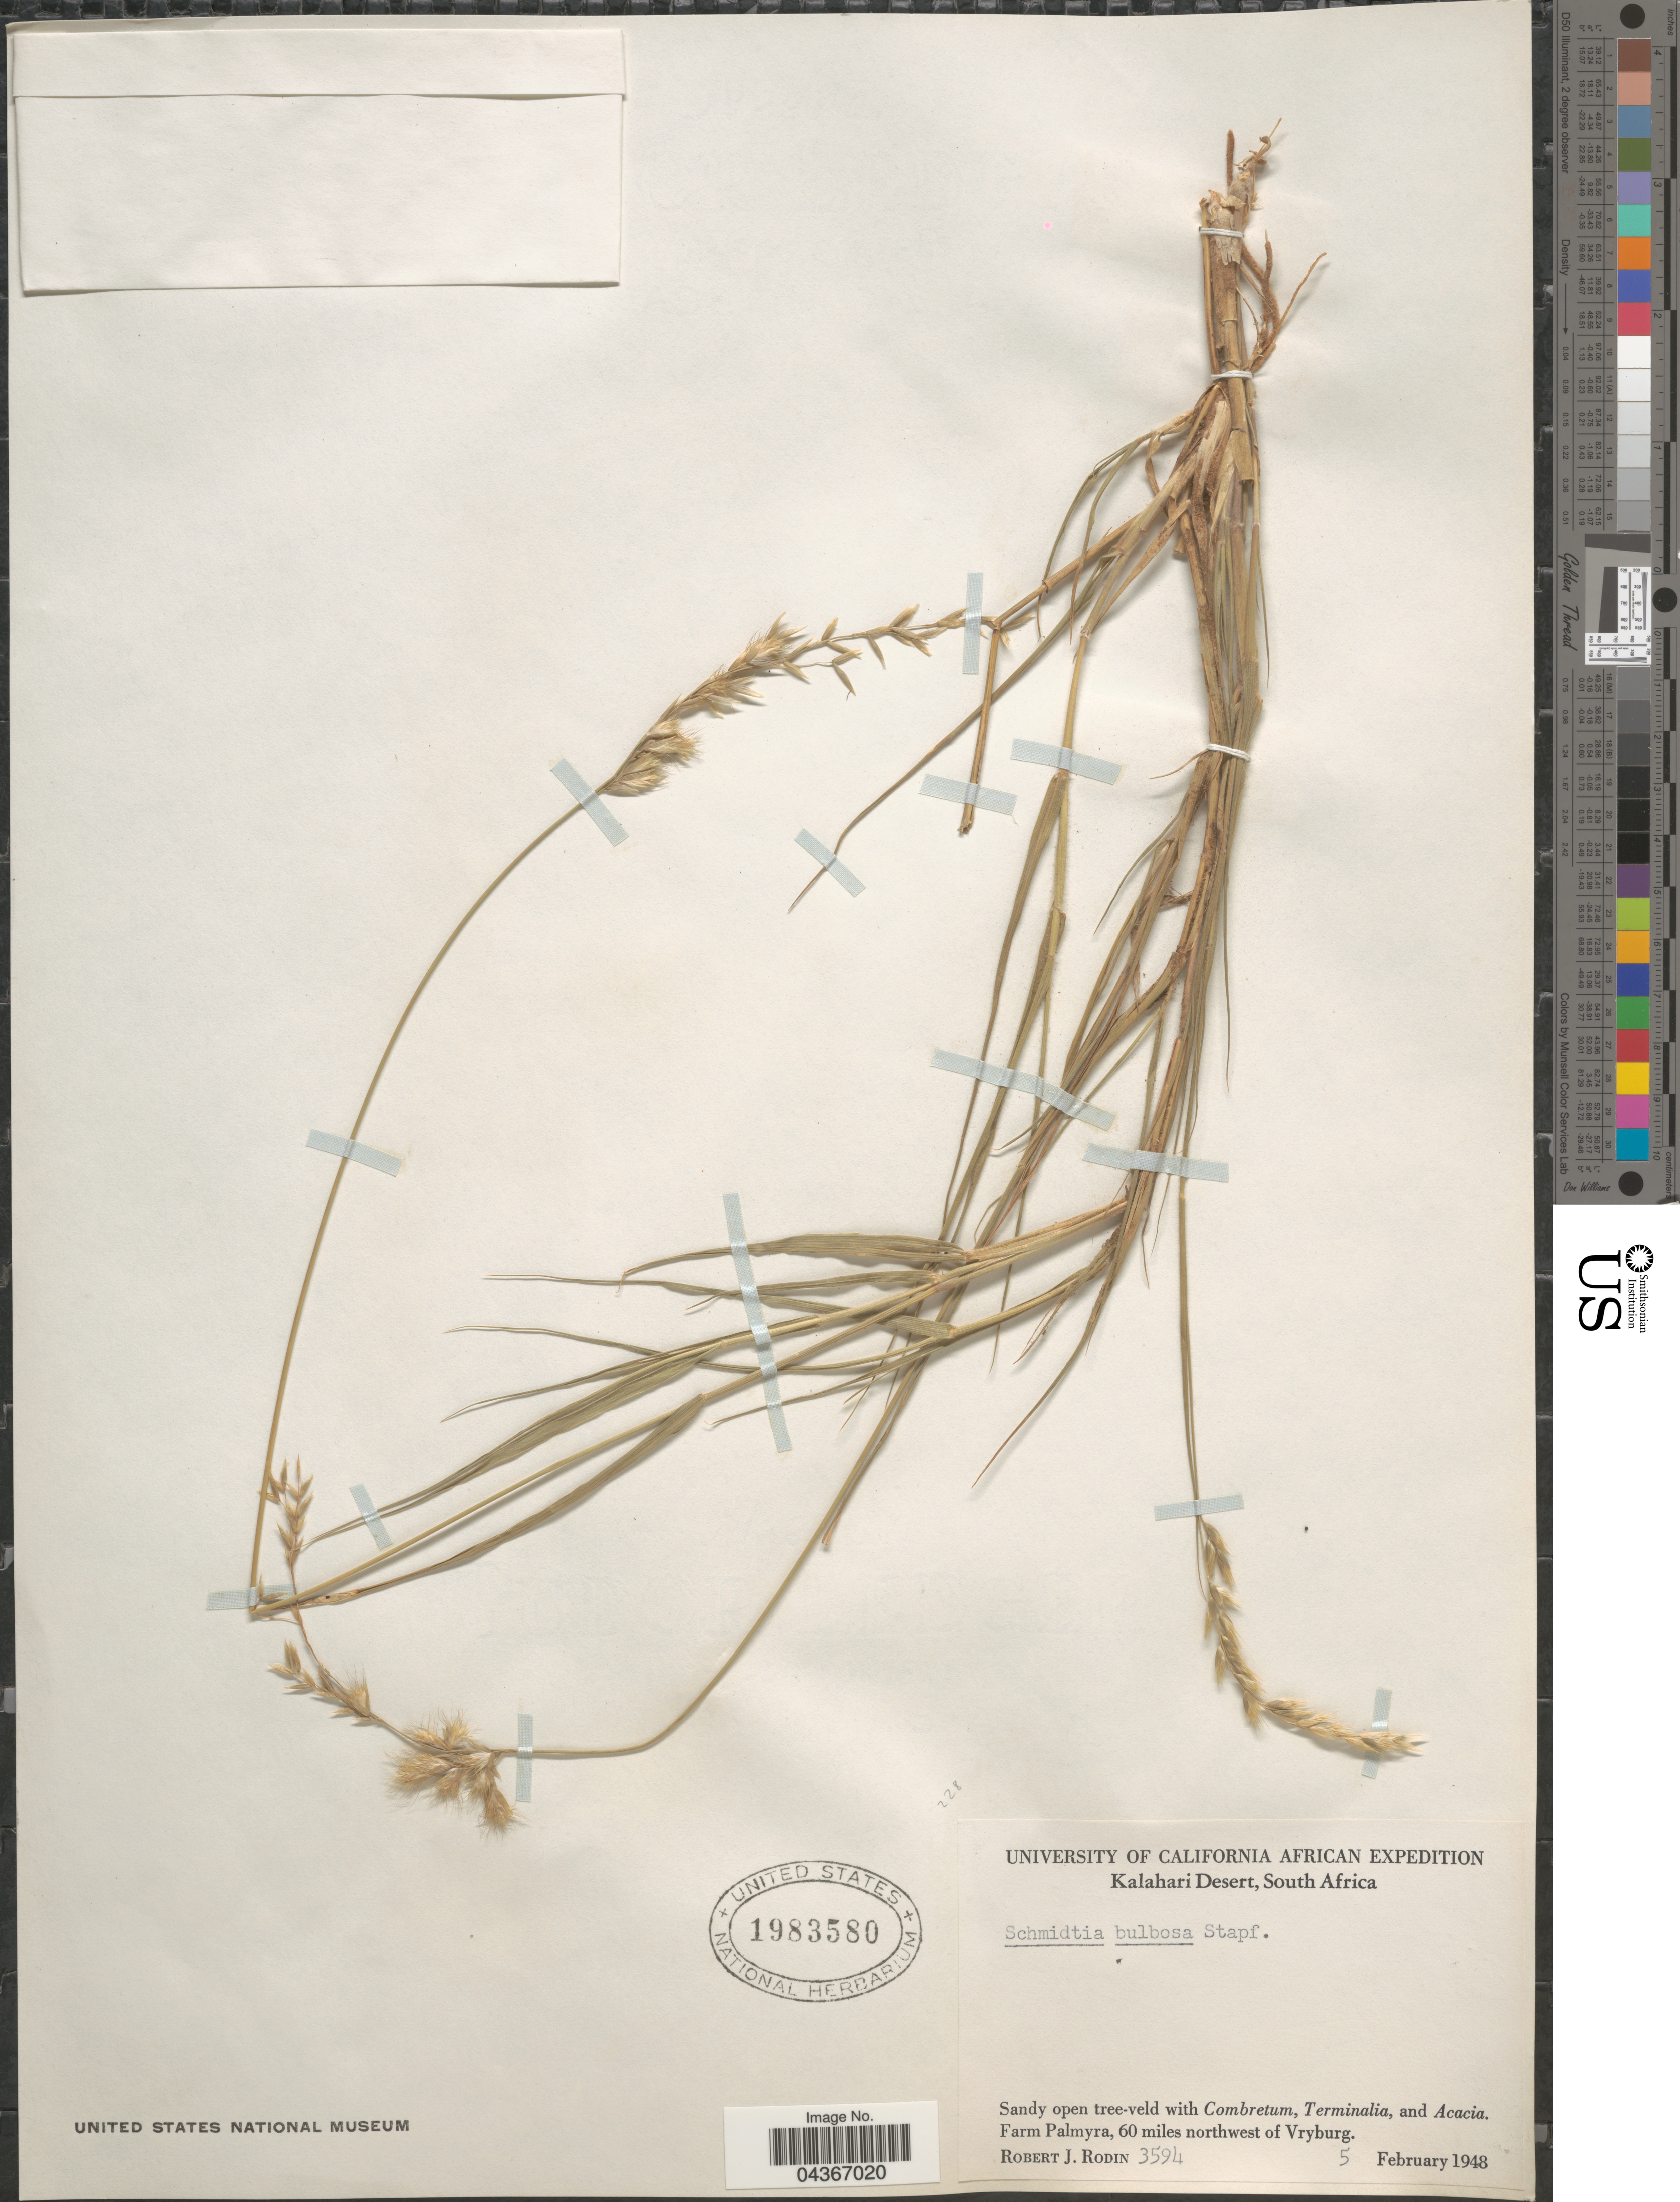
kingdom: Plantae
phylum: Tracheophyta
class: Liliopsida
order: Poales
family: Poaceae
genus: Schmidtia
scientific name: Schmidtia pappophoroides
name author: Steud. ex J.A. Schmidt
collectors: R. J. Rodin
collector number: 3594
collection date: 1948-02-05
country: South Africa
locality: University of California African Expedition. Kalahari Desert. Sandy open tree-veld. Farm Palmyra, 60 miles northwest of Vryburg.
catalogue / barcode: US 1983580